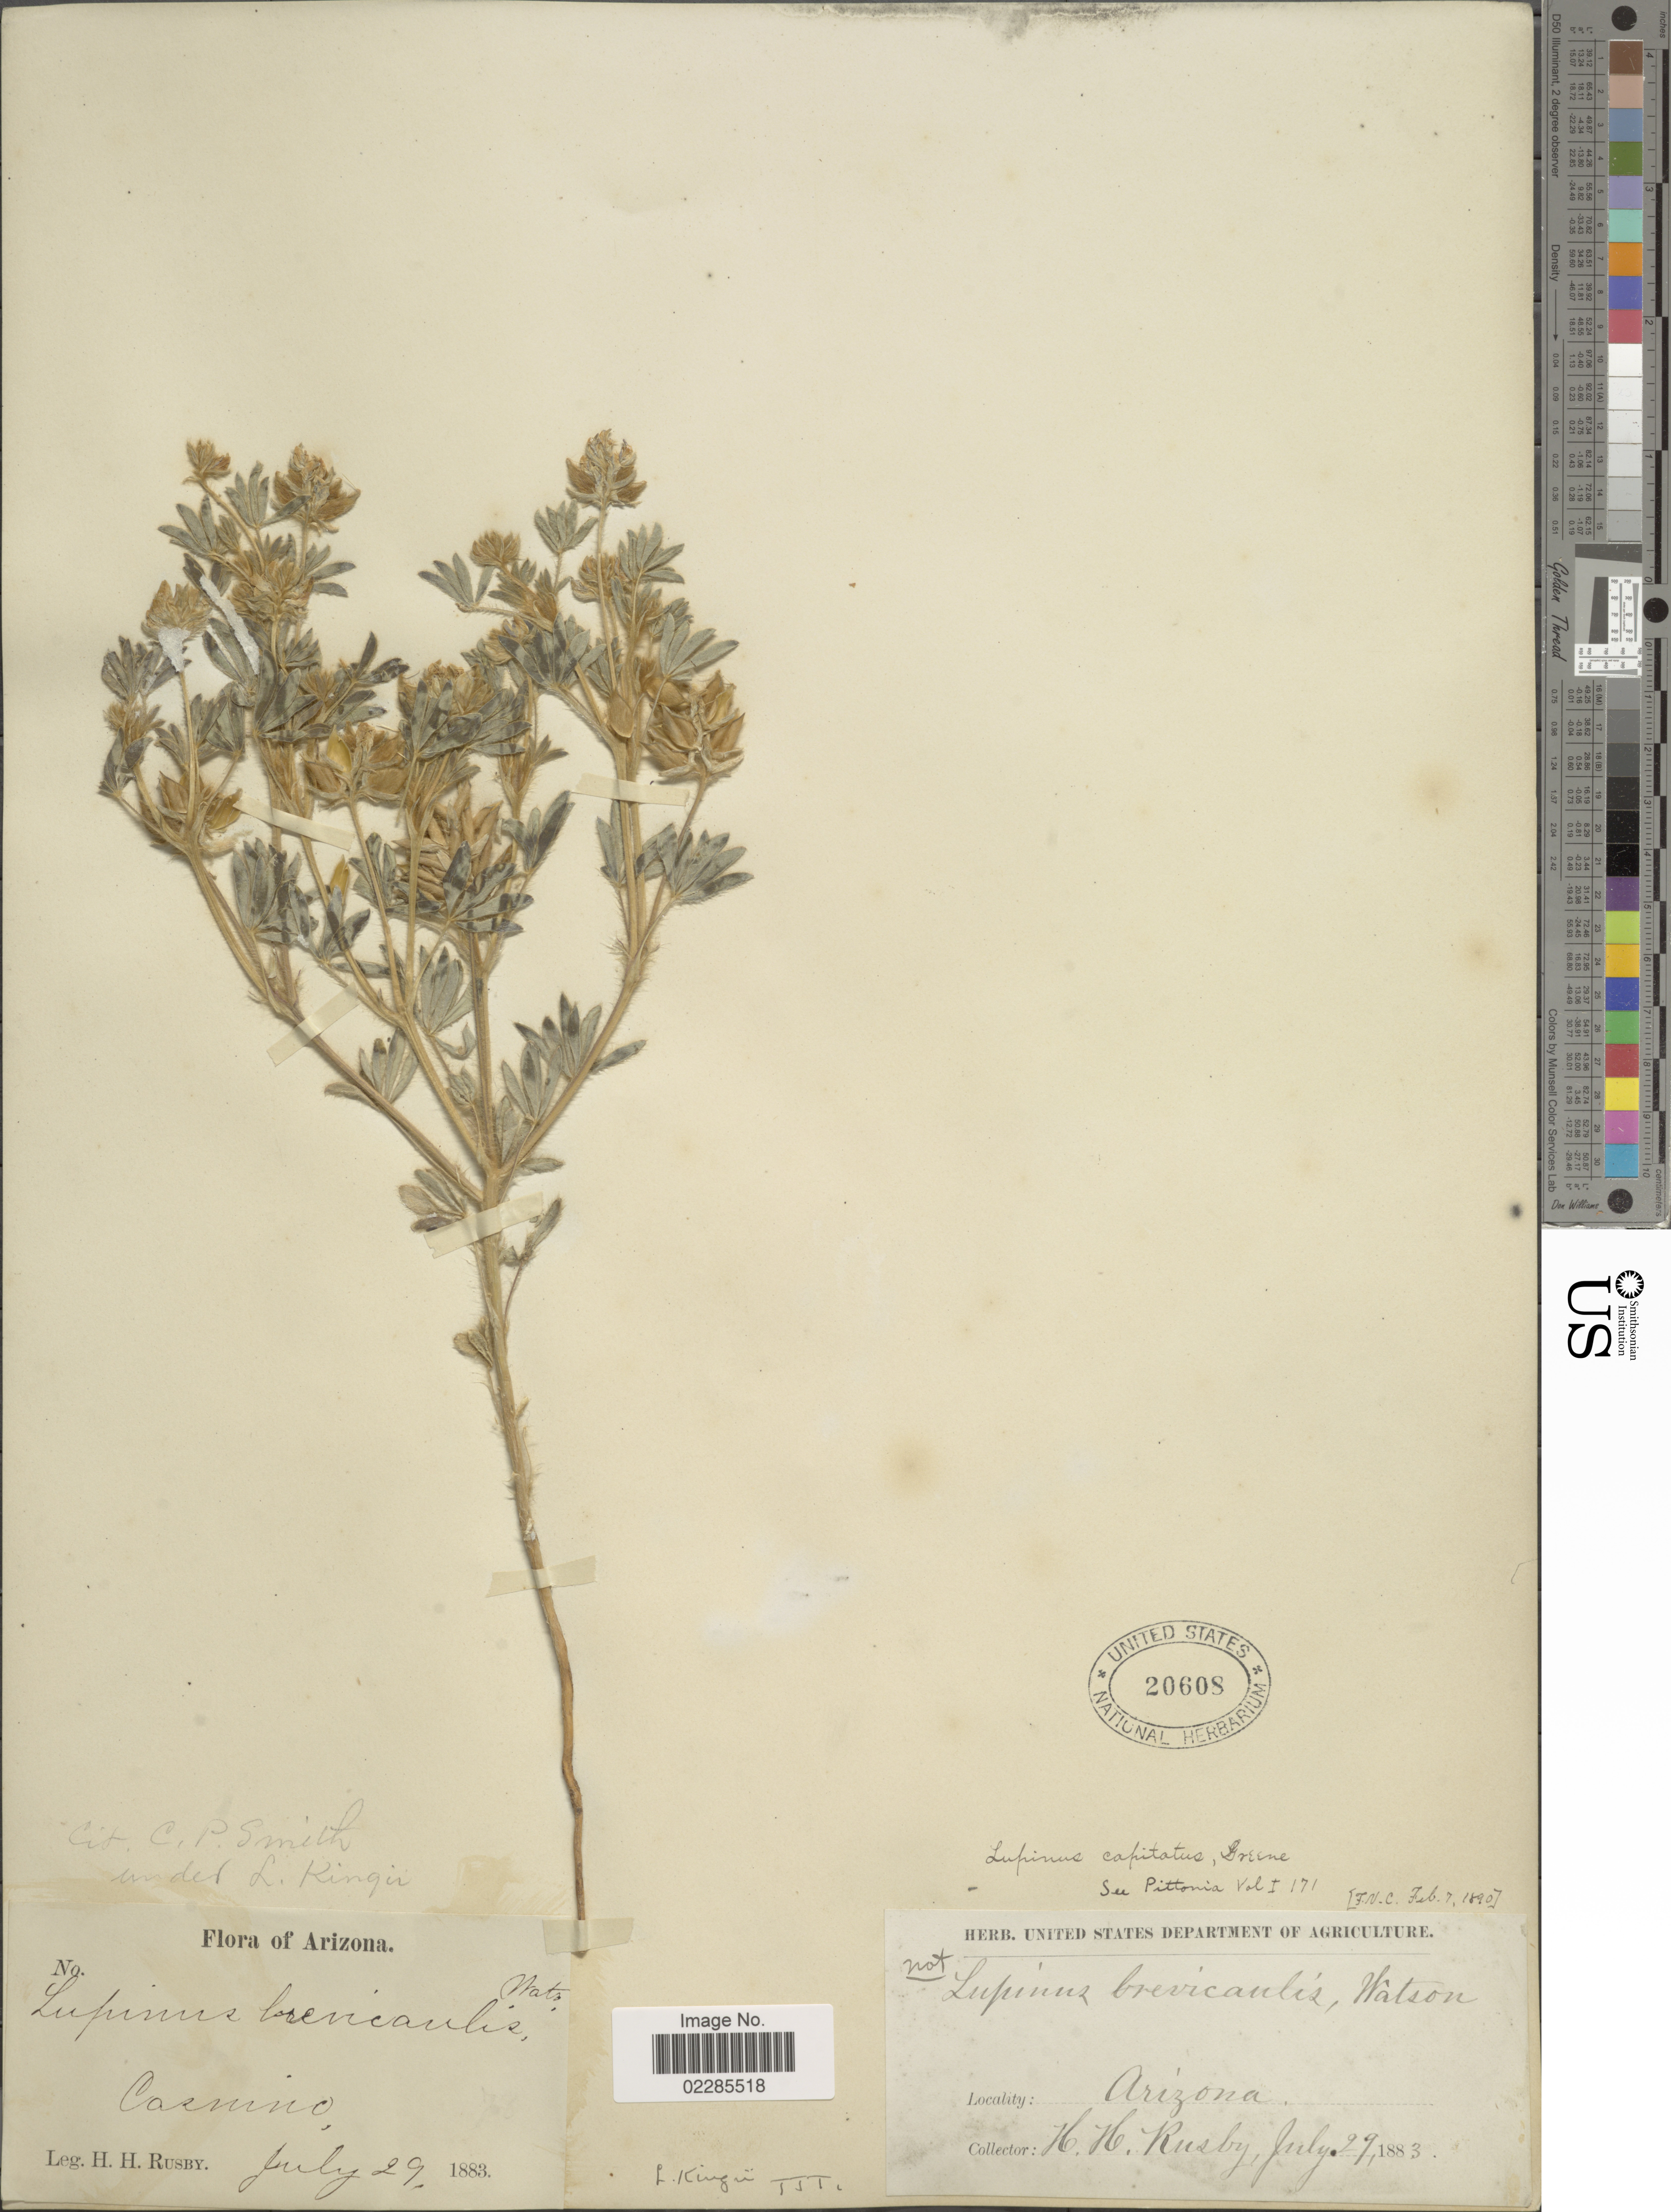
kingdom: Plantae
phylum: Tracheophyta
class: Magnoliopsida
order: Fabales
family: Fabaceae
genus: Lupinus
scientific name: Lupinus kingii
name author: S. Watson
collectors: H. H. Rusby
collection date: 1883-07-29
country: United States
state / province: Arizona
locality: Casnino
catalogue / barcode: US 20608